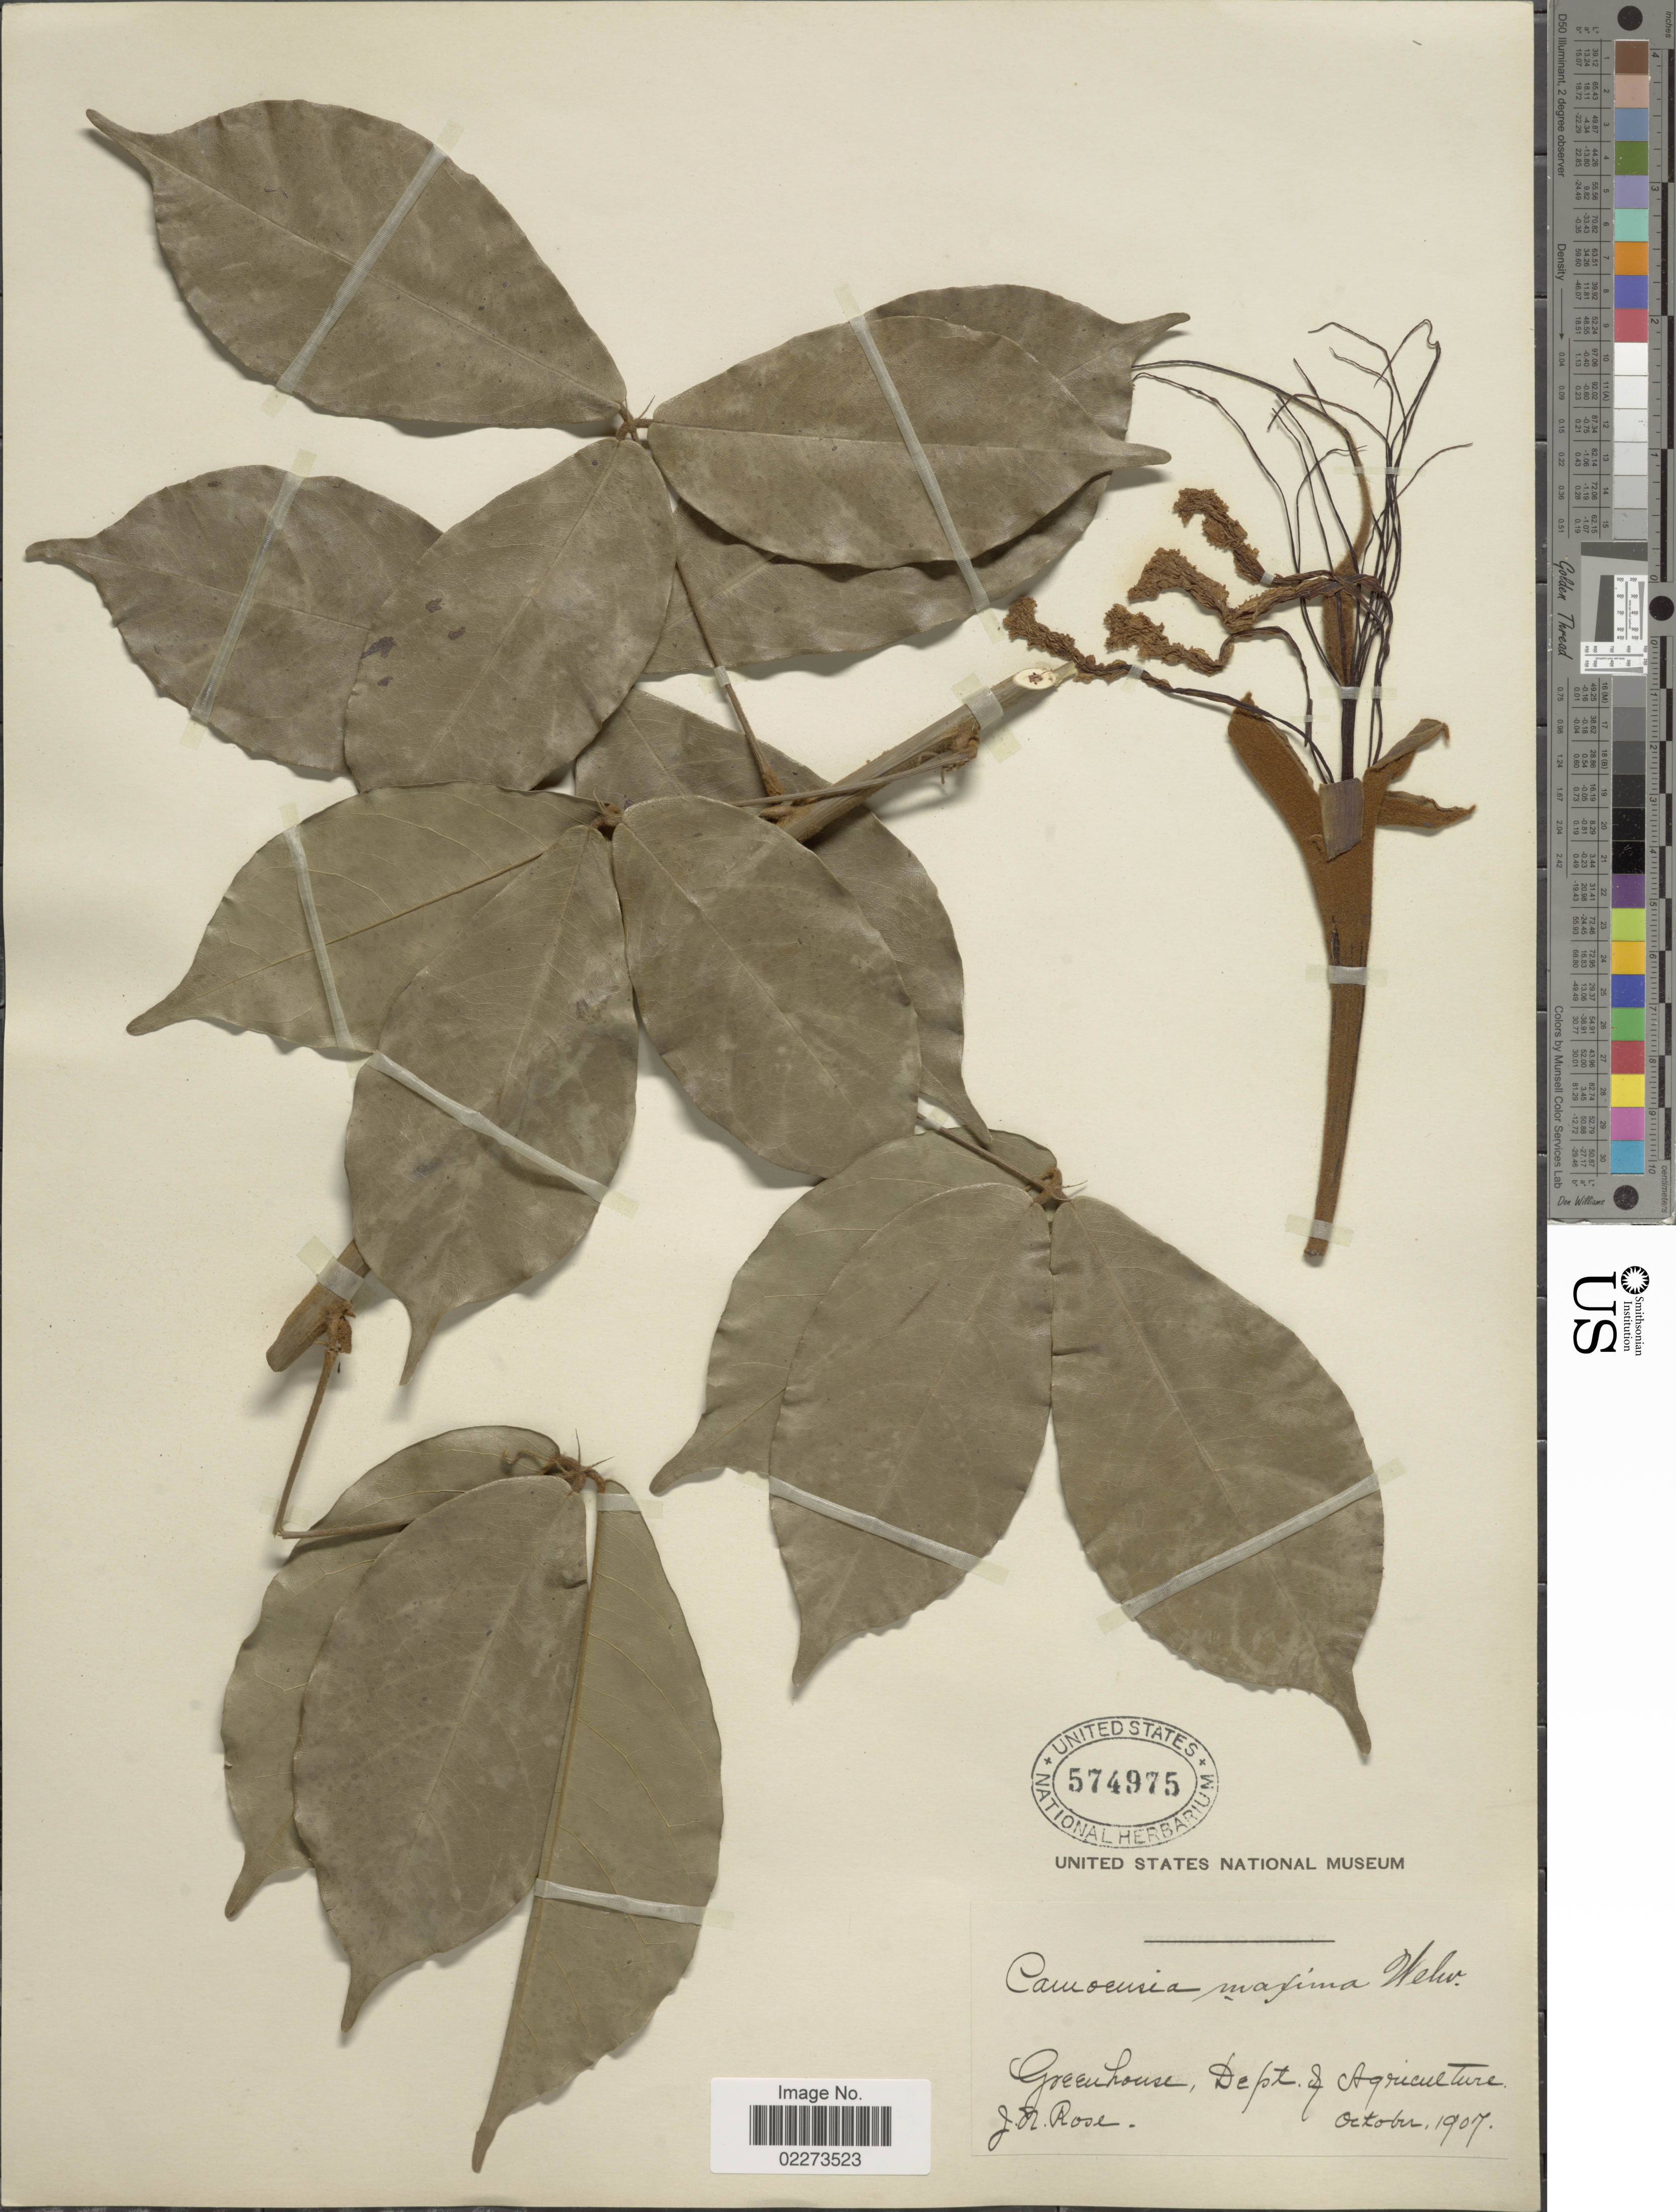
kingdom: Plantae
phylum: Tracheophyta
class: Magnoliopsida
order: Fabales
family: Fabaceae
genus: Camoensia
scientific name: Camoensia scandens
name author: (Welw.) J.B. Gillett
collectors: J. N. Rose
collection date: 1907-10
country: United States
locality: Greenhouse, Dept of Agriculture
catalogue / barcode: US 574975